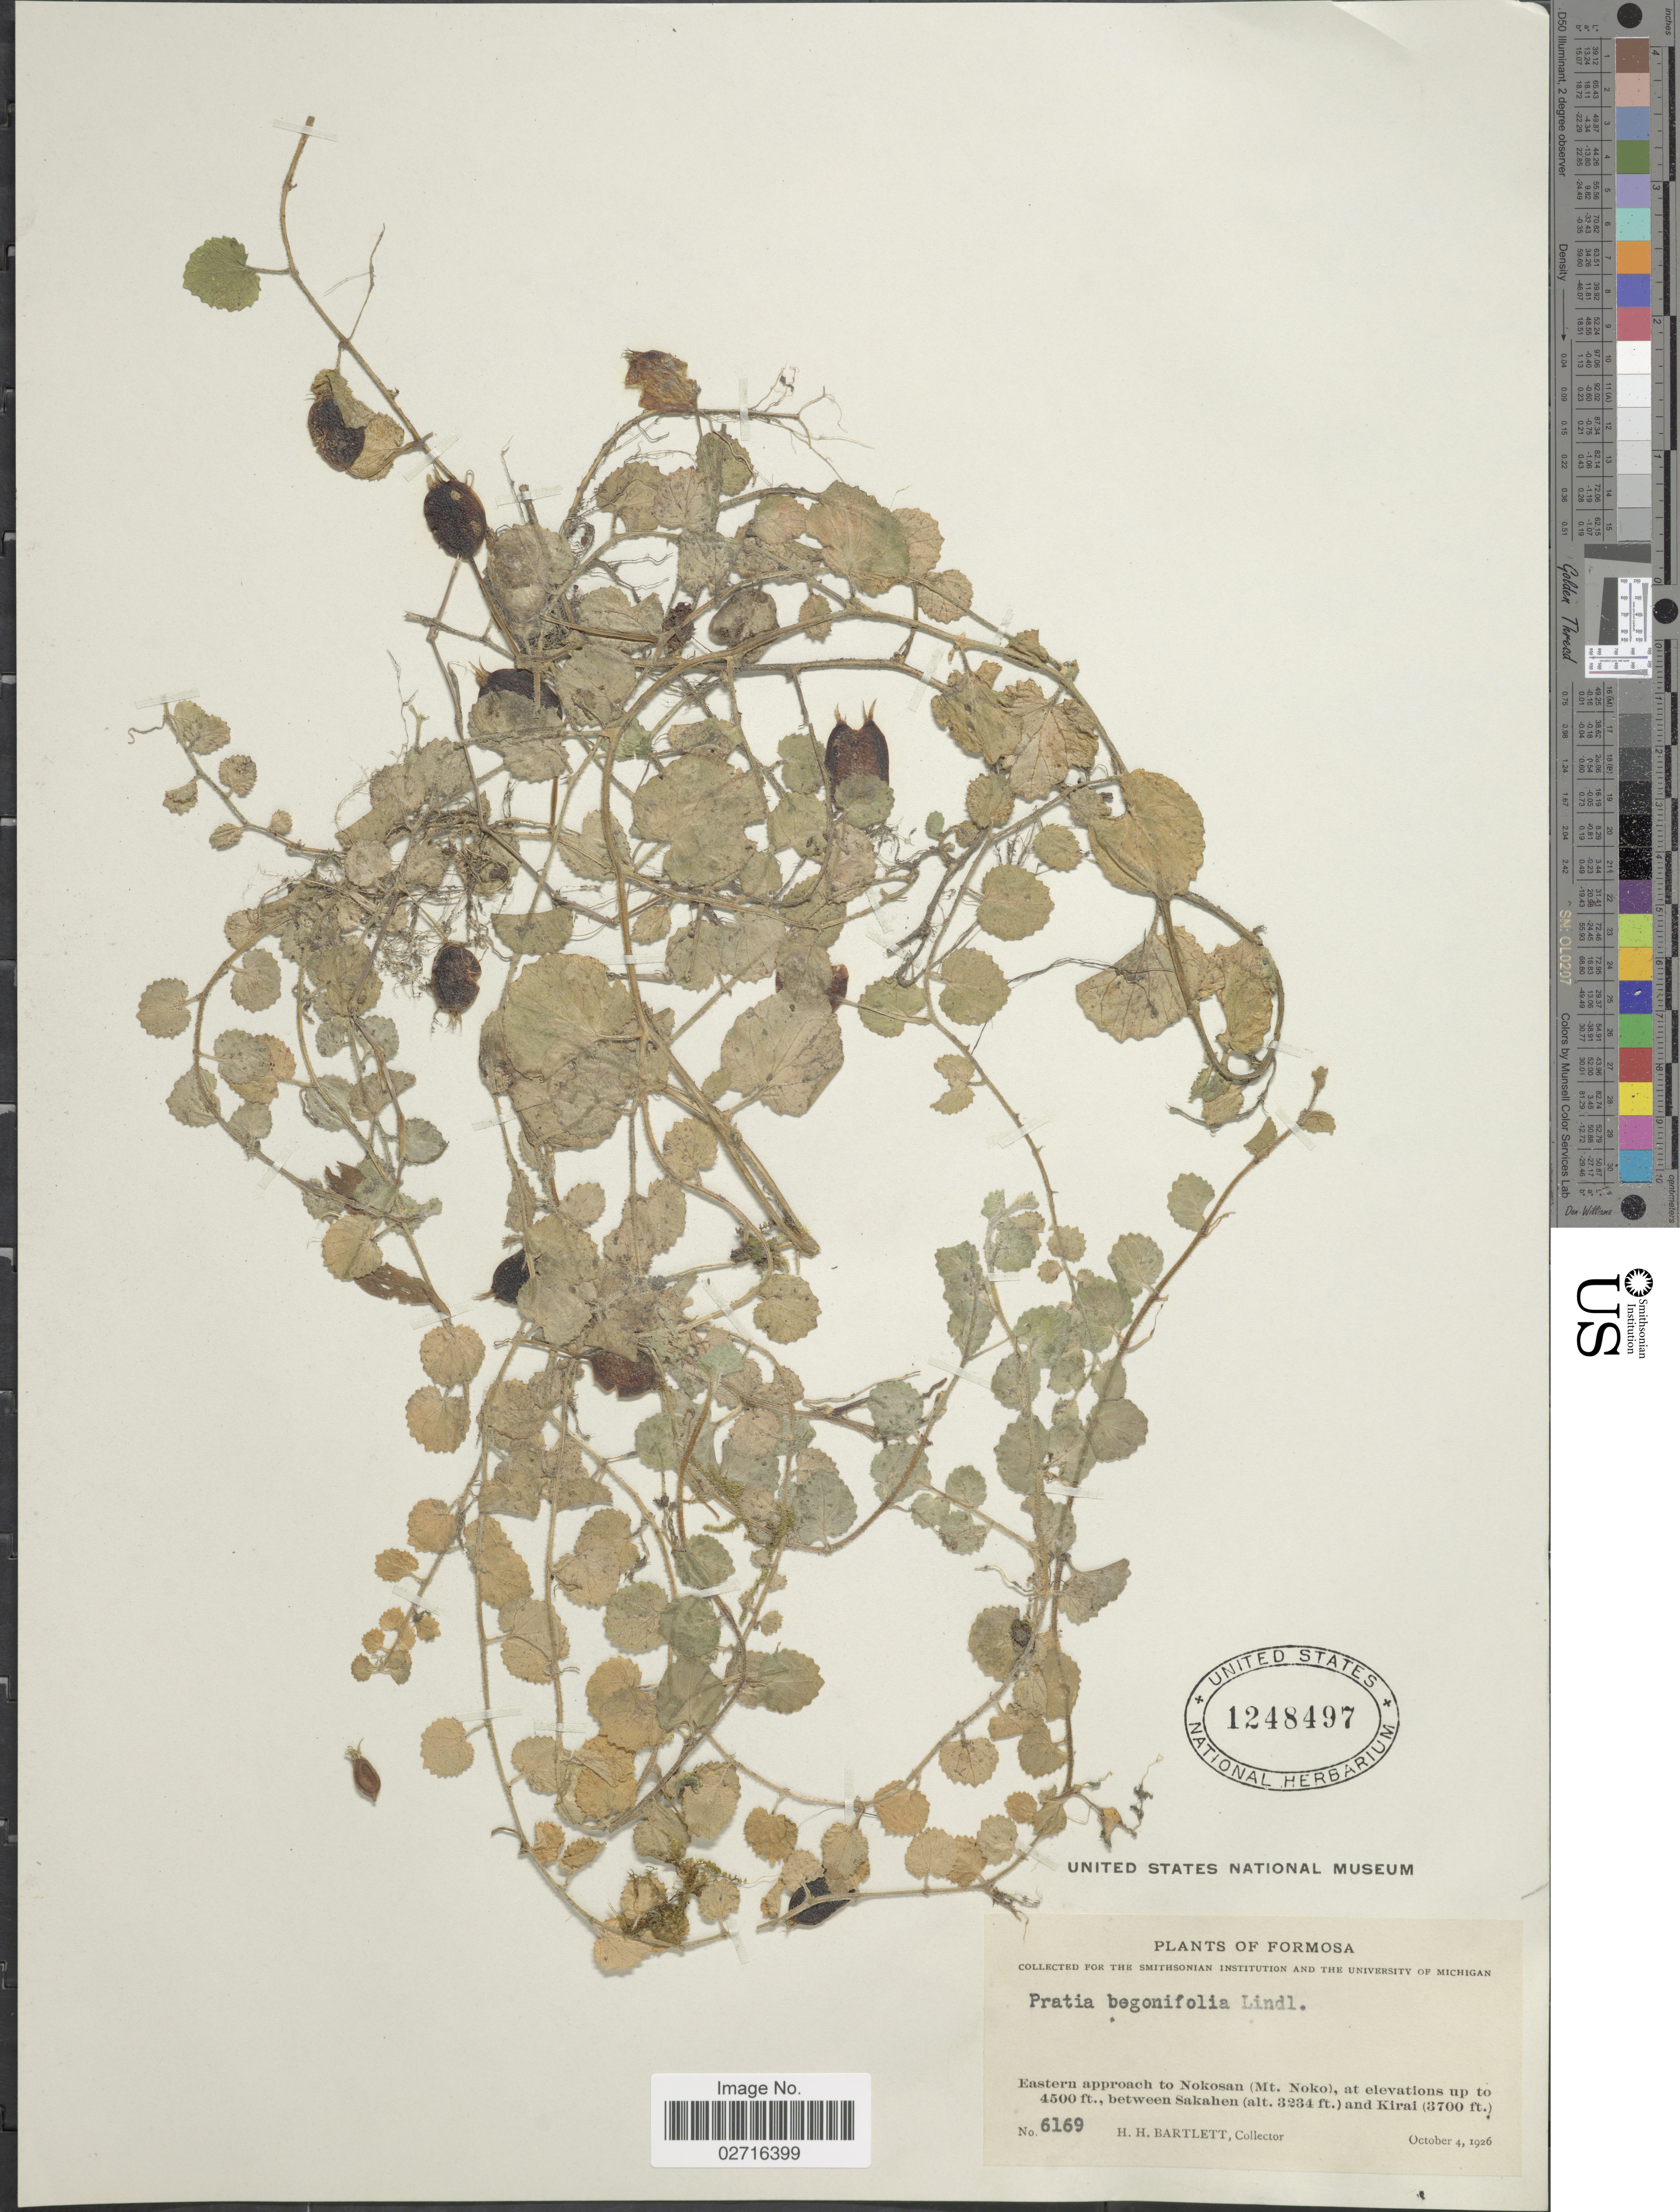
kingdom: Plantae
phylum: Tracheophyta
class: Magnoliopsida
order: Asterales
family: Campanulaceae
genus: Pratia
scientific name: Pratia nummularia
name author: (Lam.) A. Braun & Asch.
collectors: H. H. Bartlett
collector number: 6169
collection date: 1926-10-04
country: Taiwan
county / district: Hualien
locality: Eastern approach to Nokosan (Mt. Noko)., between Sakahen and Kirai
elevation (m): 1372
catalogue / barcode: US 1248497